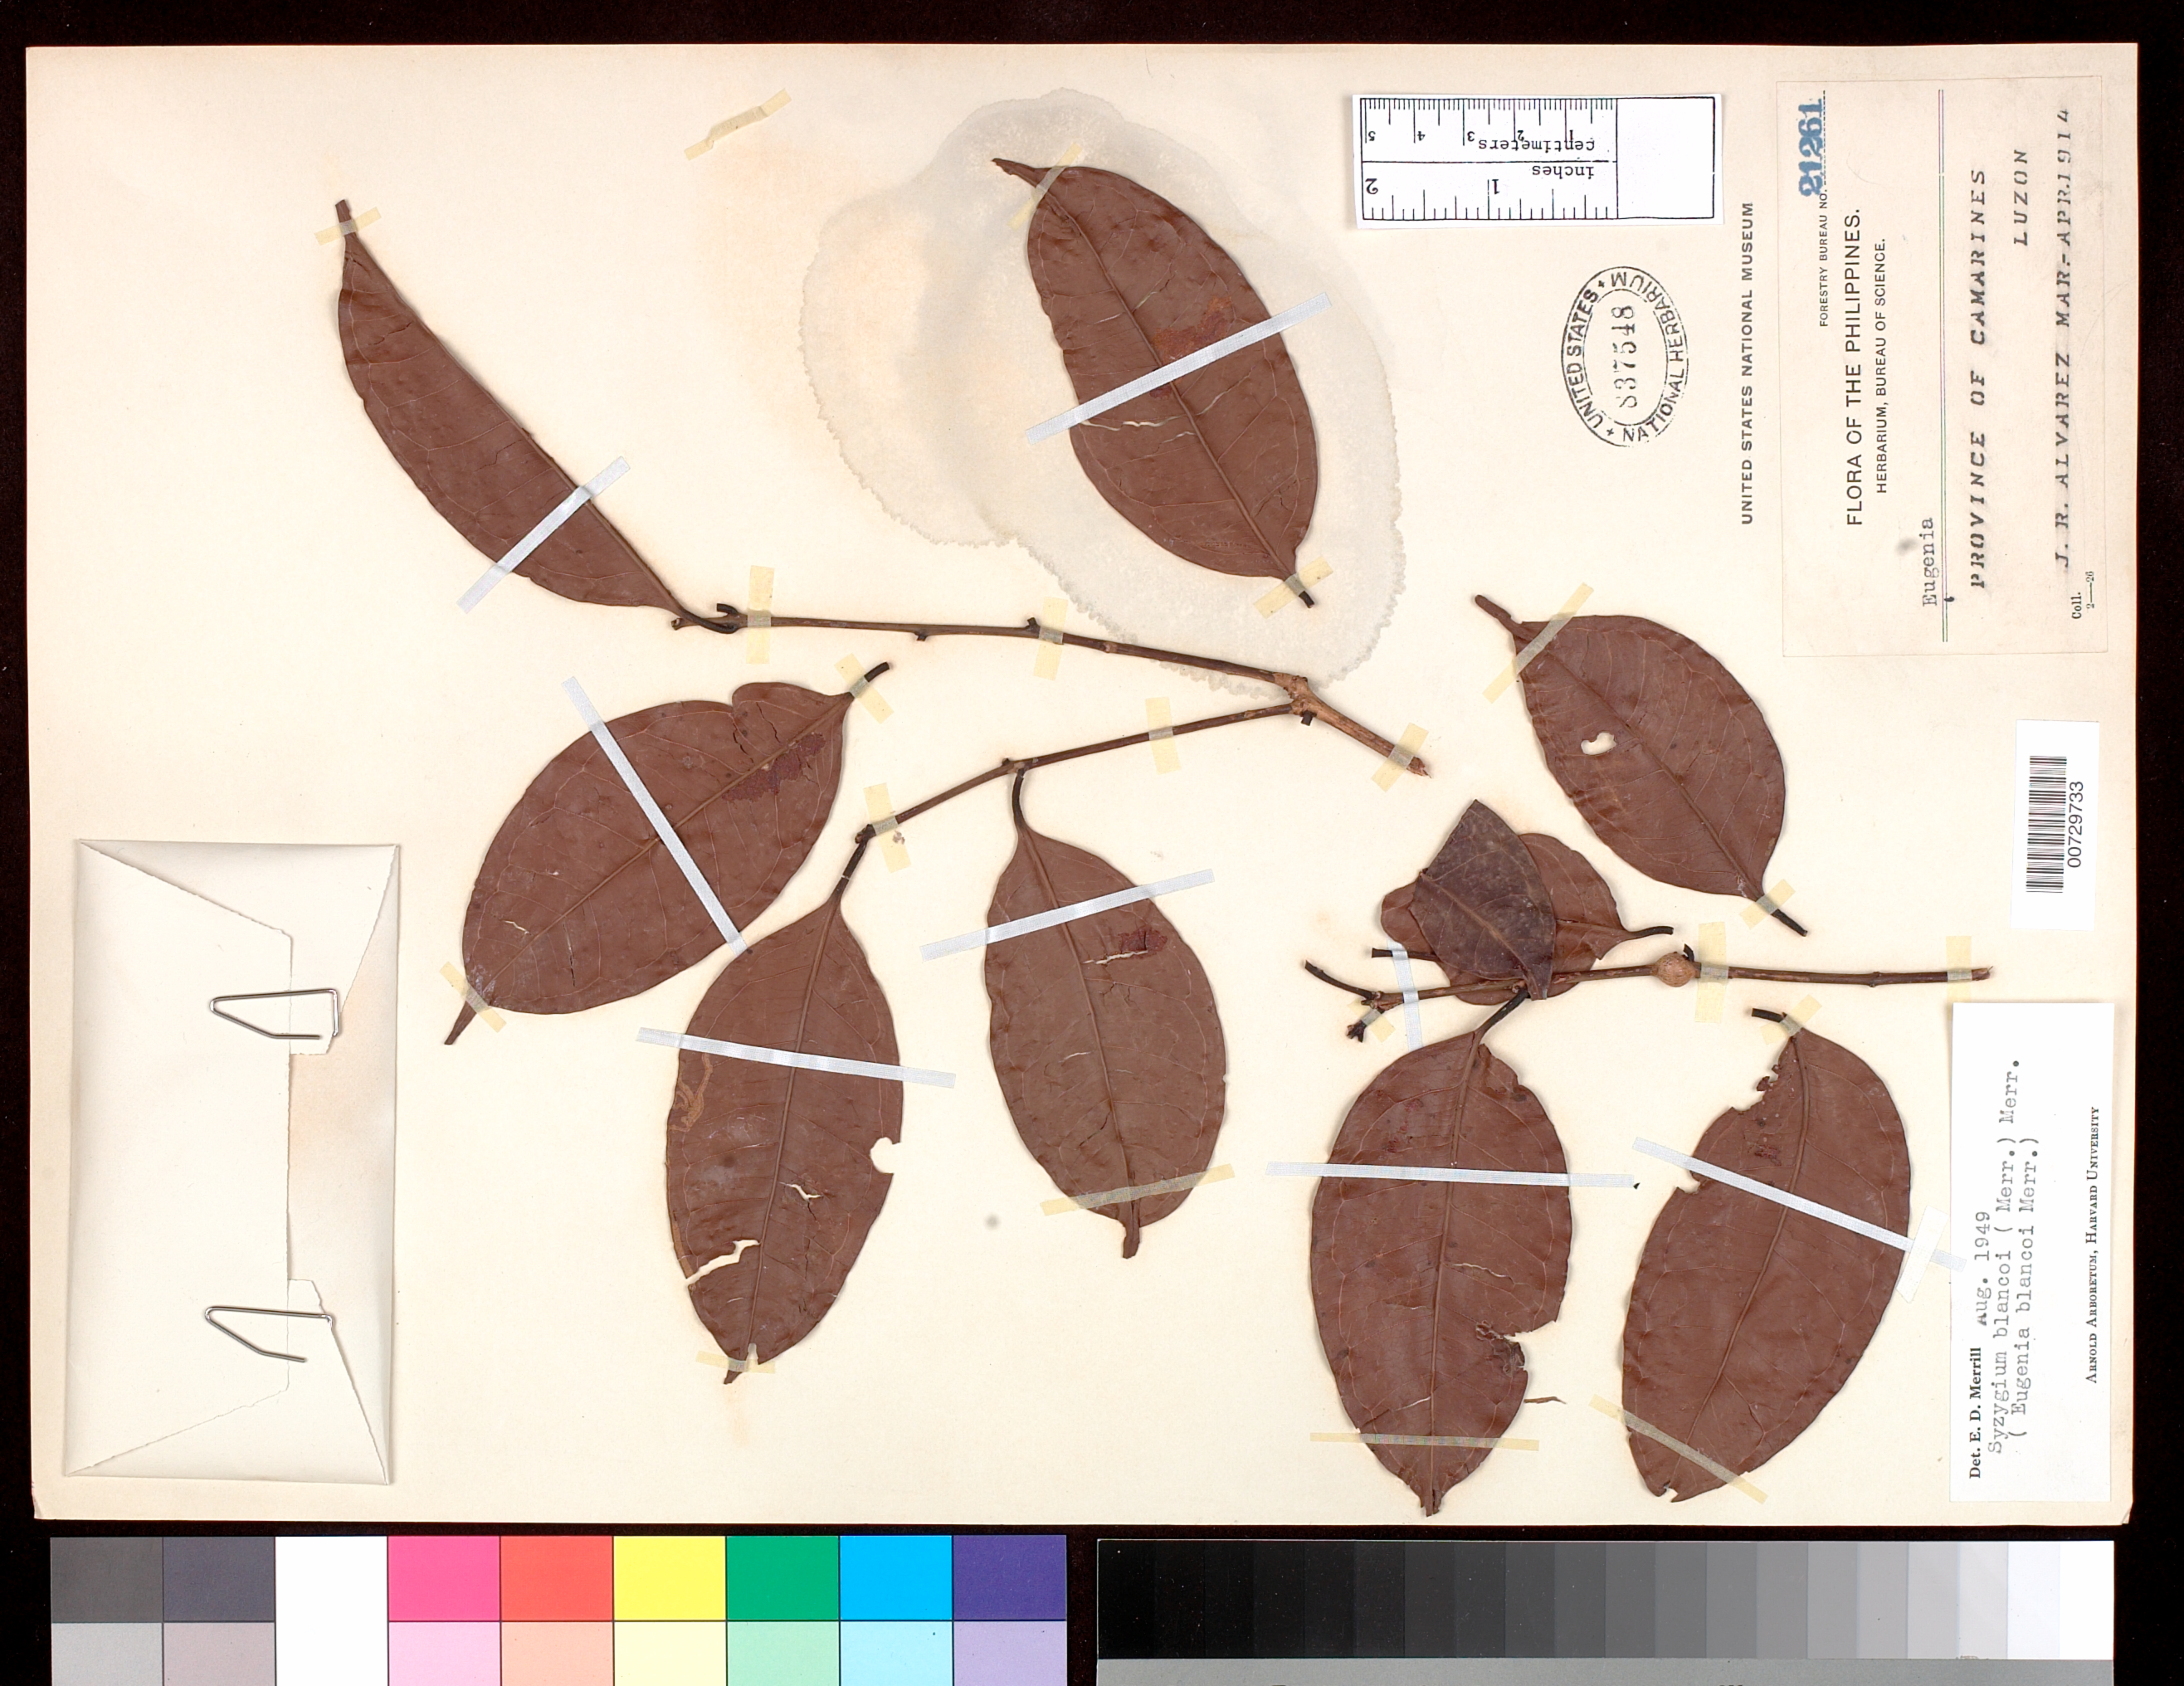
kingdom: Plantae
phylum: Tracheophyta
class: Magnoliopsida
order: Myrtales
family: Myrtaceae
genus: Syzygium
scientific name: Syzygium blancoi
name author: (Merr.) Merr.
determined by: Merrill, Elmer D.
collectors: R. Alvarez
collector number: For. Bur. 21261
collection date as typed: Mar 1914 to -- Apr 1914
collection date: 1914-03/1914-04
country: Philippines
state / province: Bicol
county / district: Camarines Norte / Camarines Sur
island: Luzon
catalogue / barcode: US 837548